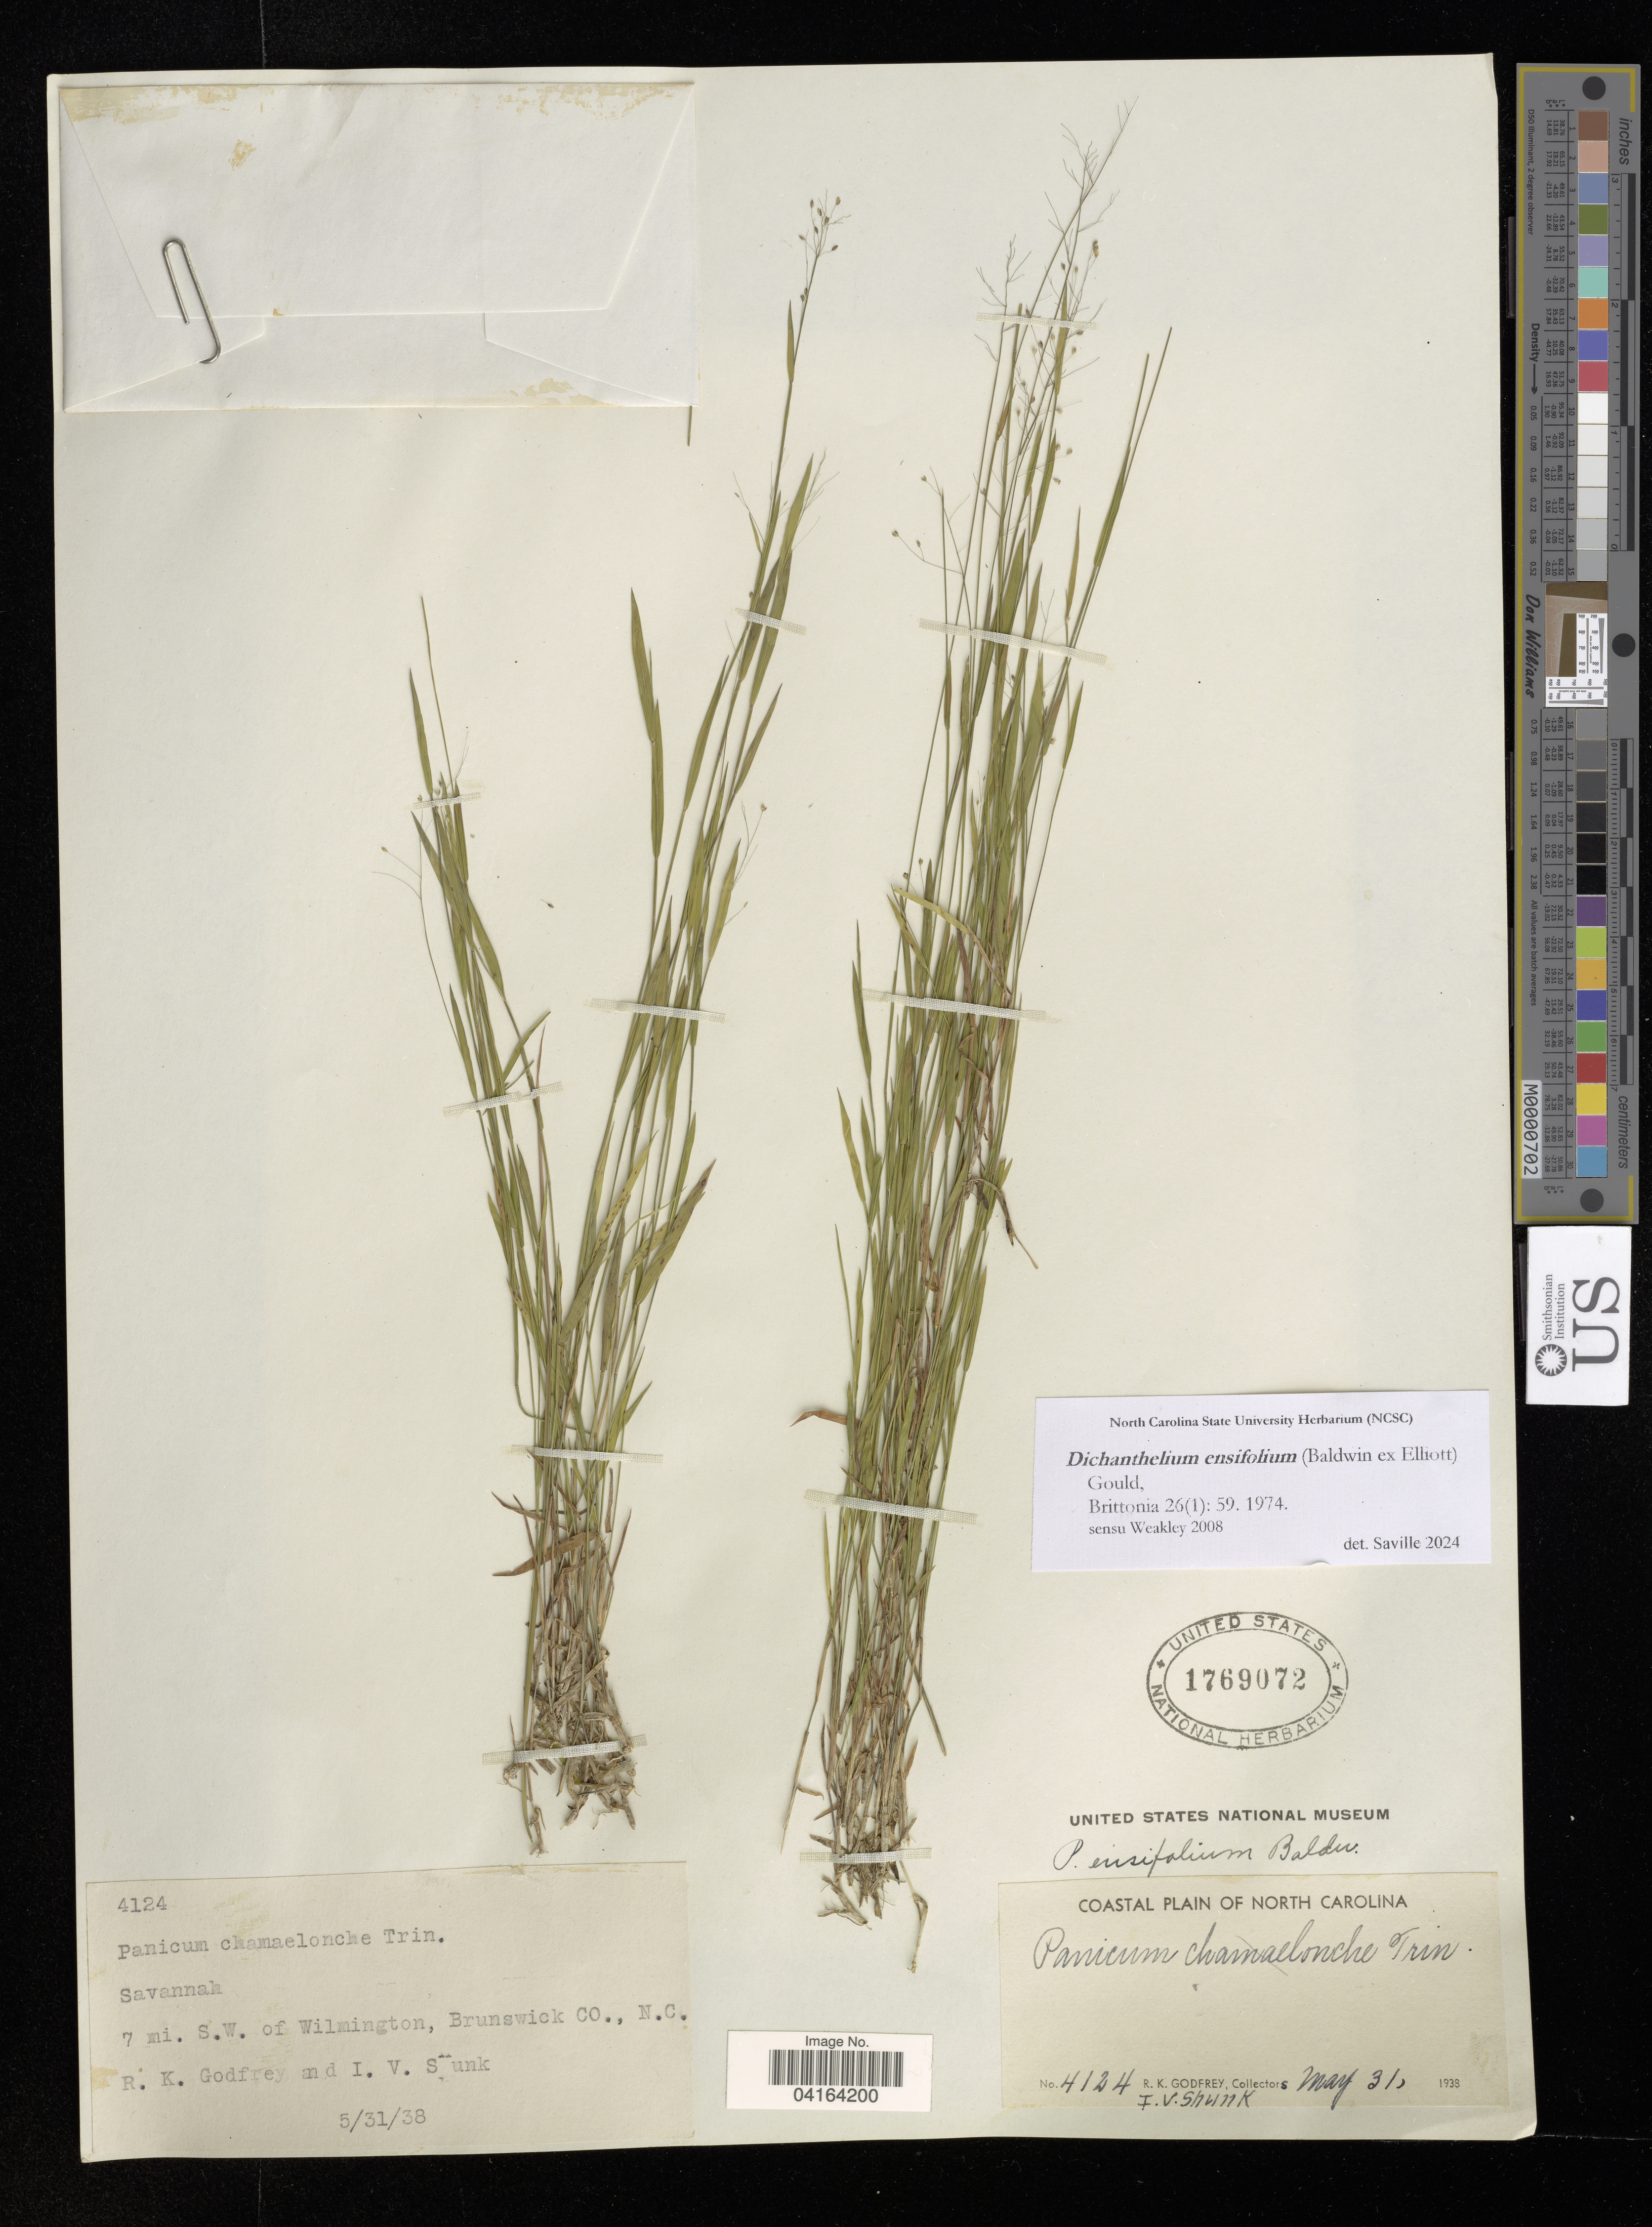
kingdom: Plantae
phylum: Tracheophyta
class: Liliopsida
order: Poales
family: Poaceae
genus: Dichanthelium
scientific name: Dichanthelium ensifolium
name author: (Baldwin ex Elliot) Gould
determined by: Saville, A. C., (NCSC), North Carolina State University (UNITED STATES)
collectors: R. K. Godfrey & I. Shunk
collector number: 4124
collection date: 1938-05-31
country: United States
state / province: North Carolina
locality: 7 mi. S.W. of Wilmington, Brunswick Co.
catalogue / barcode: US 1769072